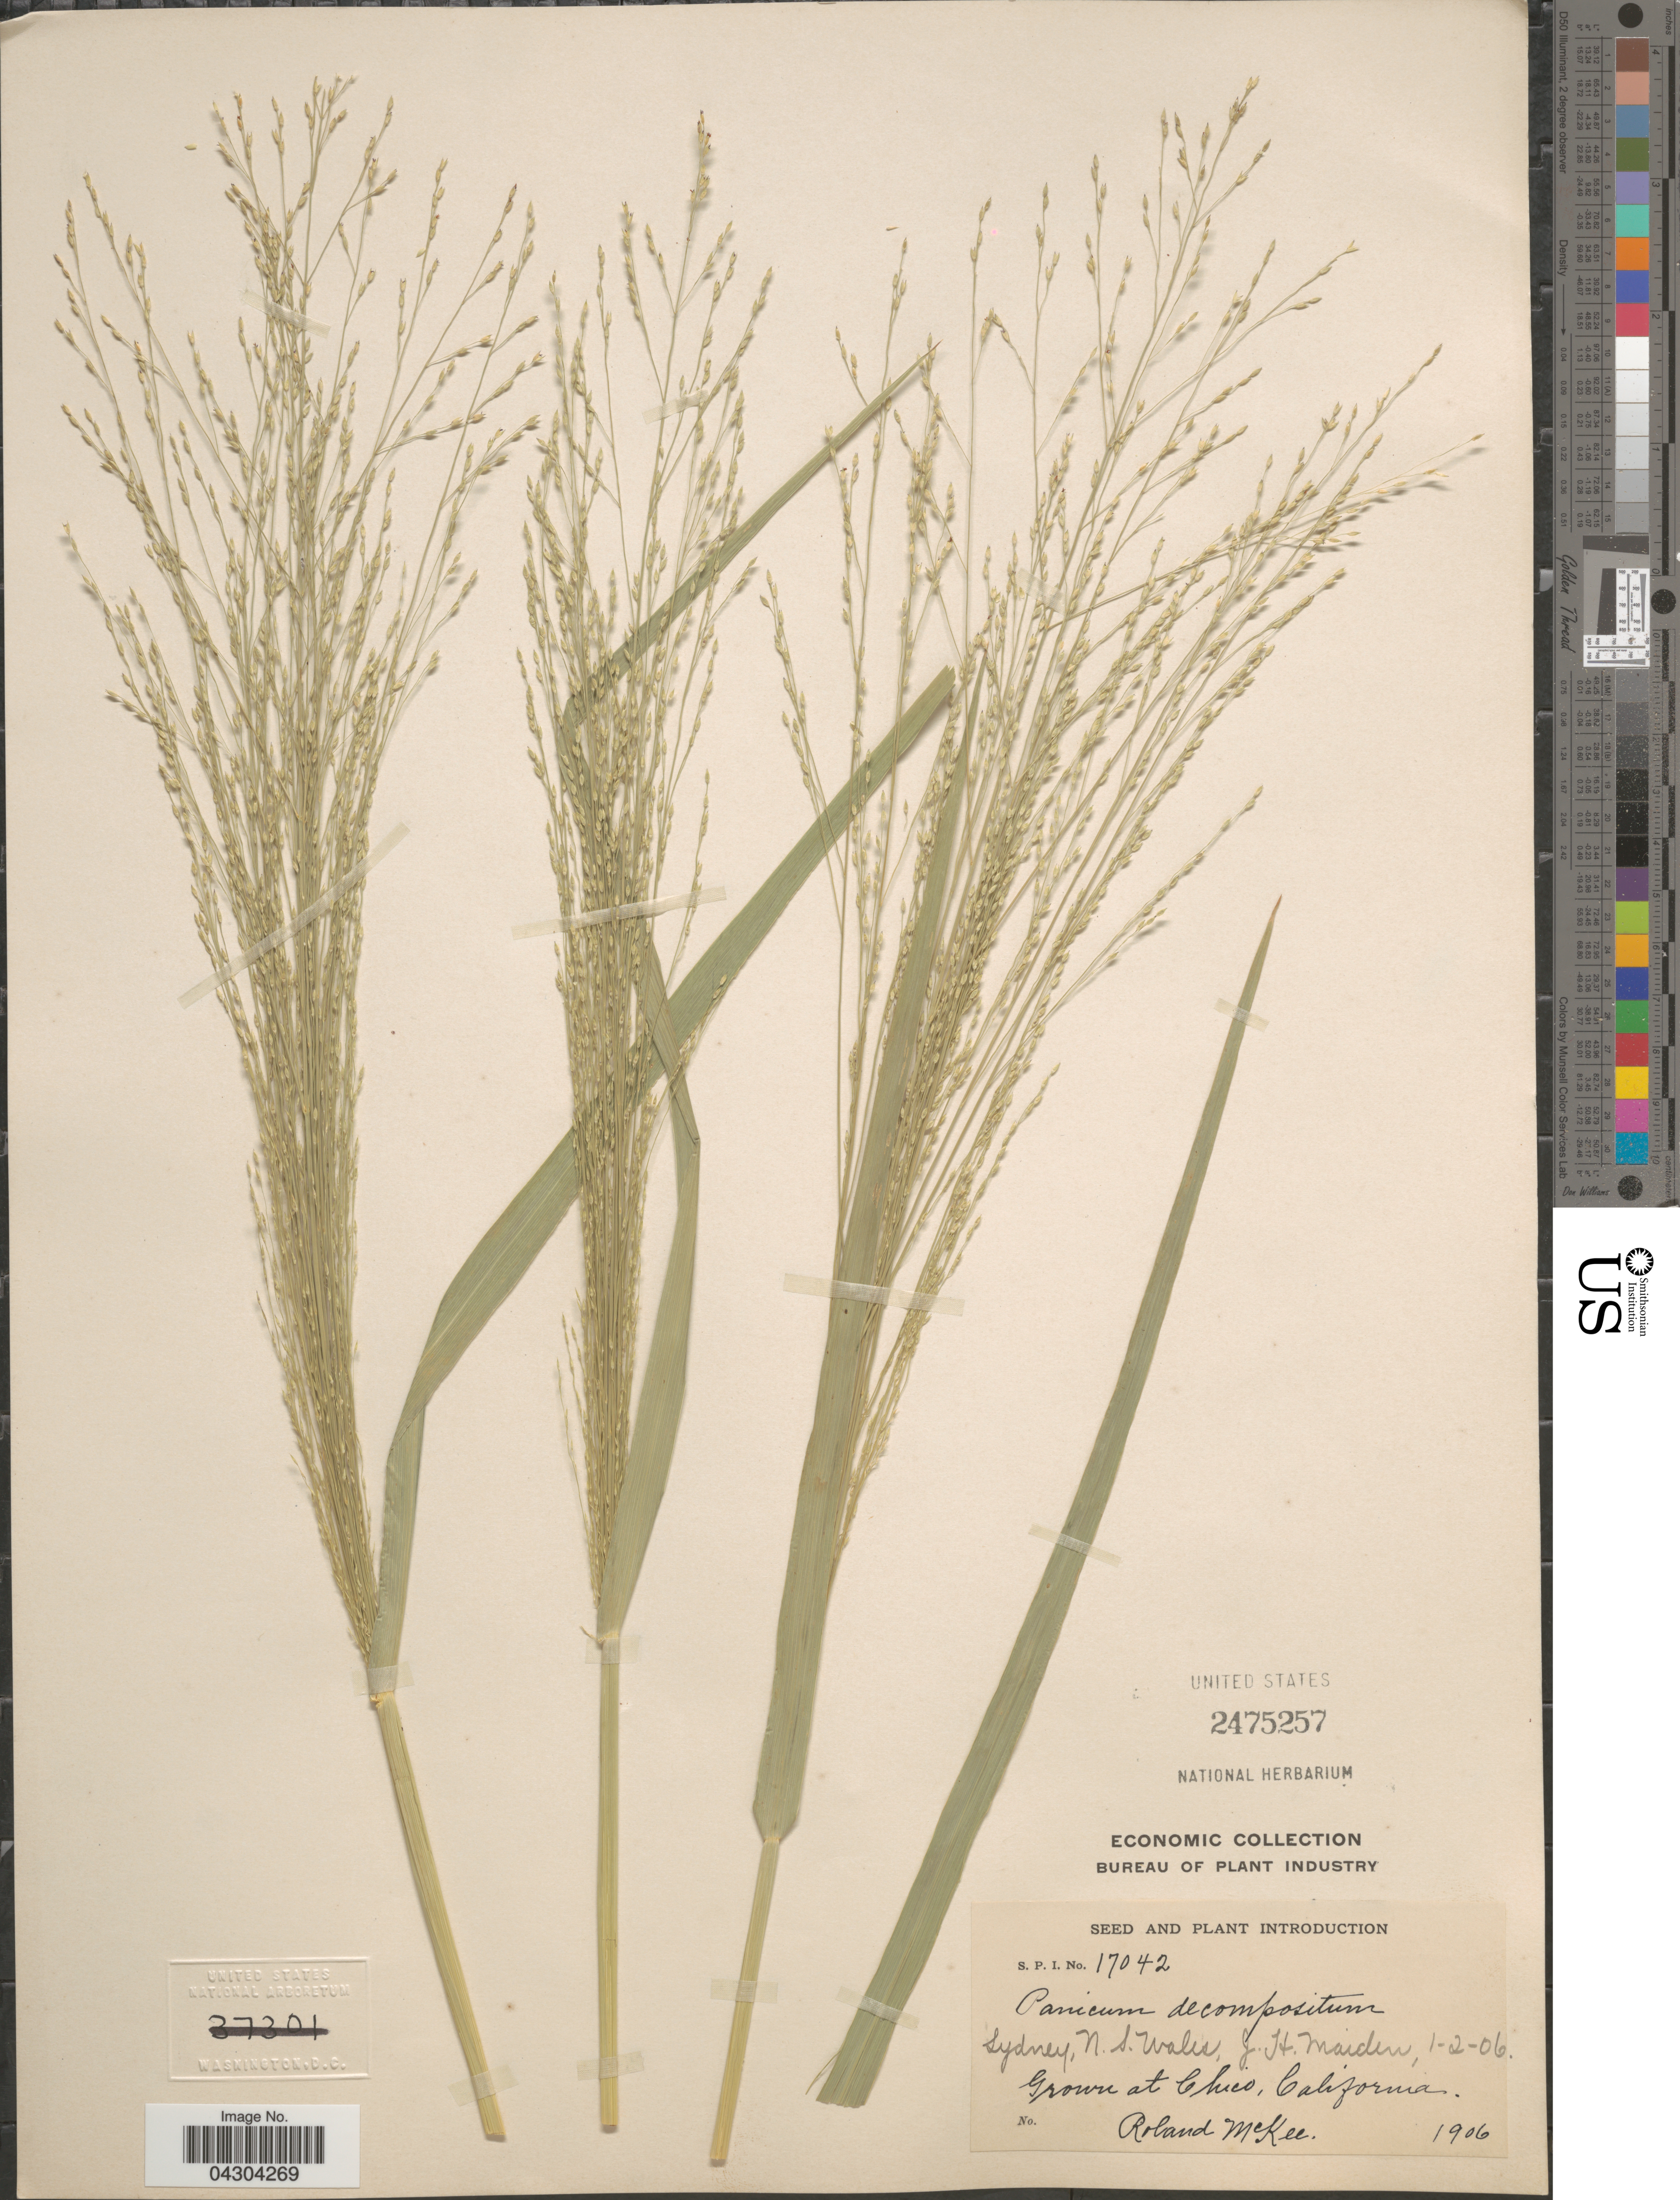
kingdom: Plantae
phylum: Tracheophyta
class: Liliopsida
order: Poales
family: Poaceae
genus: Panicum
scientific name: Panicum decompositum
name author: R. Br.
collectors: R. Mckee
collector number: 17042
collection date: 1906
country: United States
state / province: California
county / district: Butte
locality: Grown at Chico.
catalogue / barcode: US 2475257